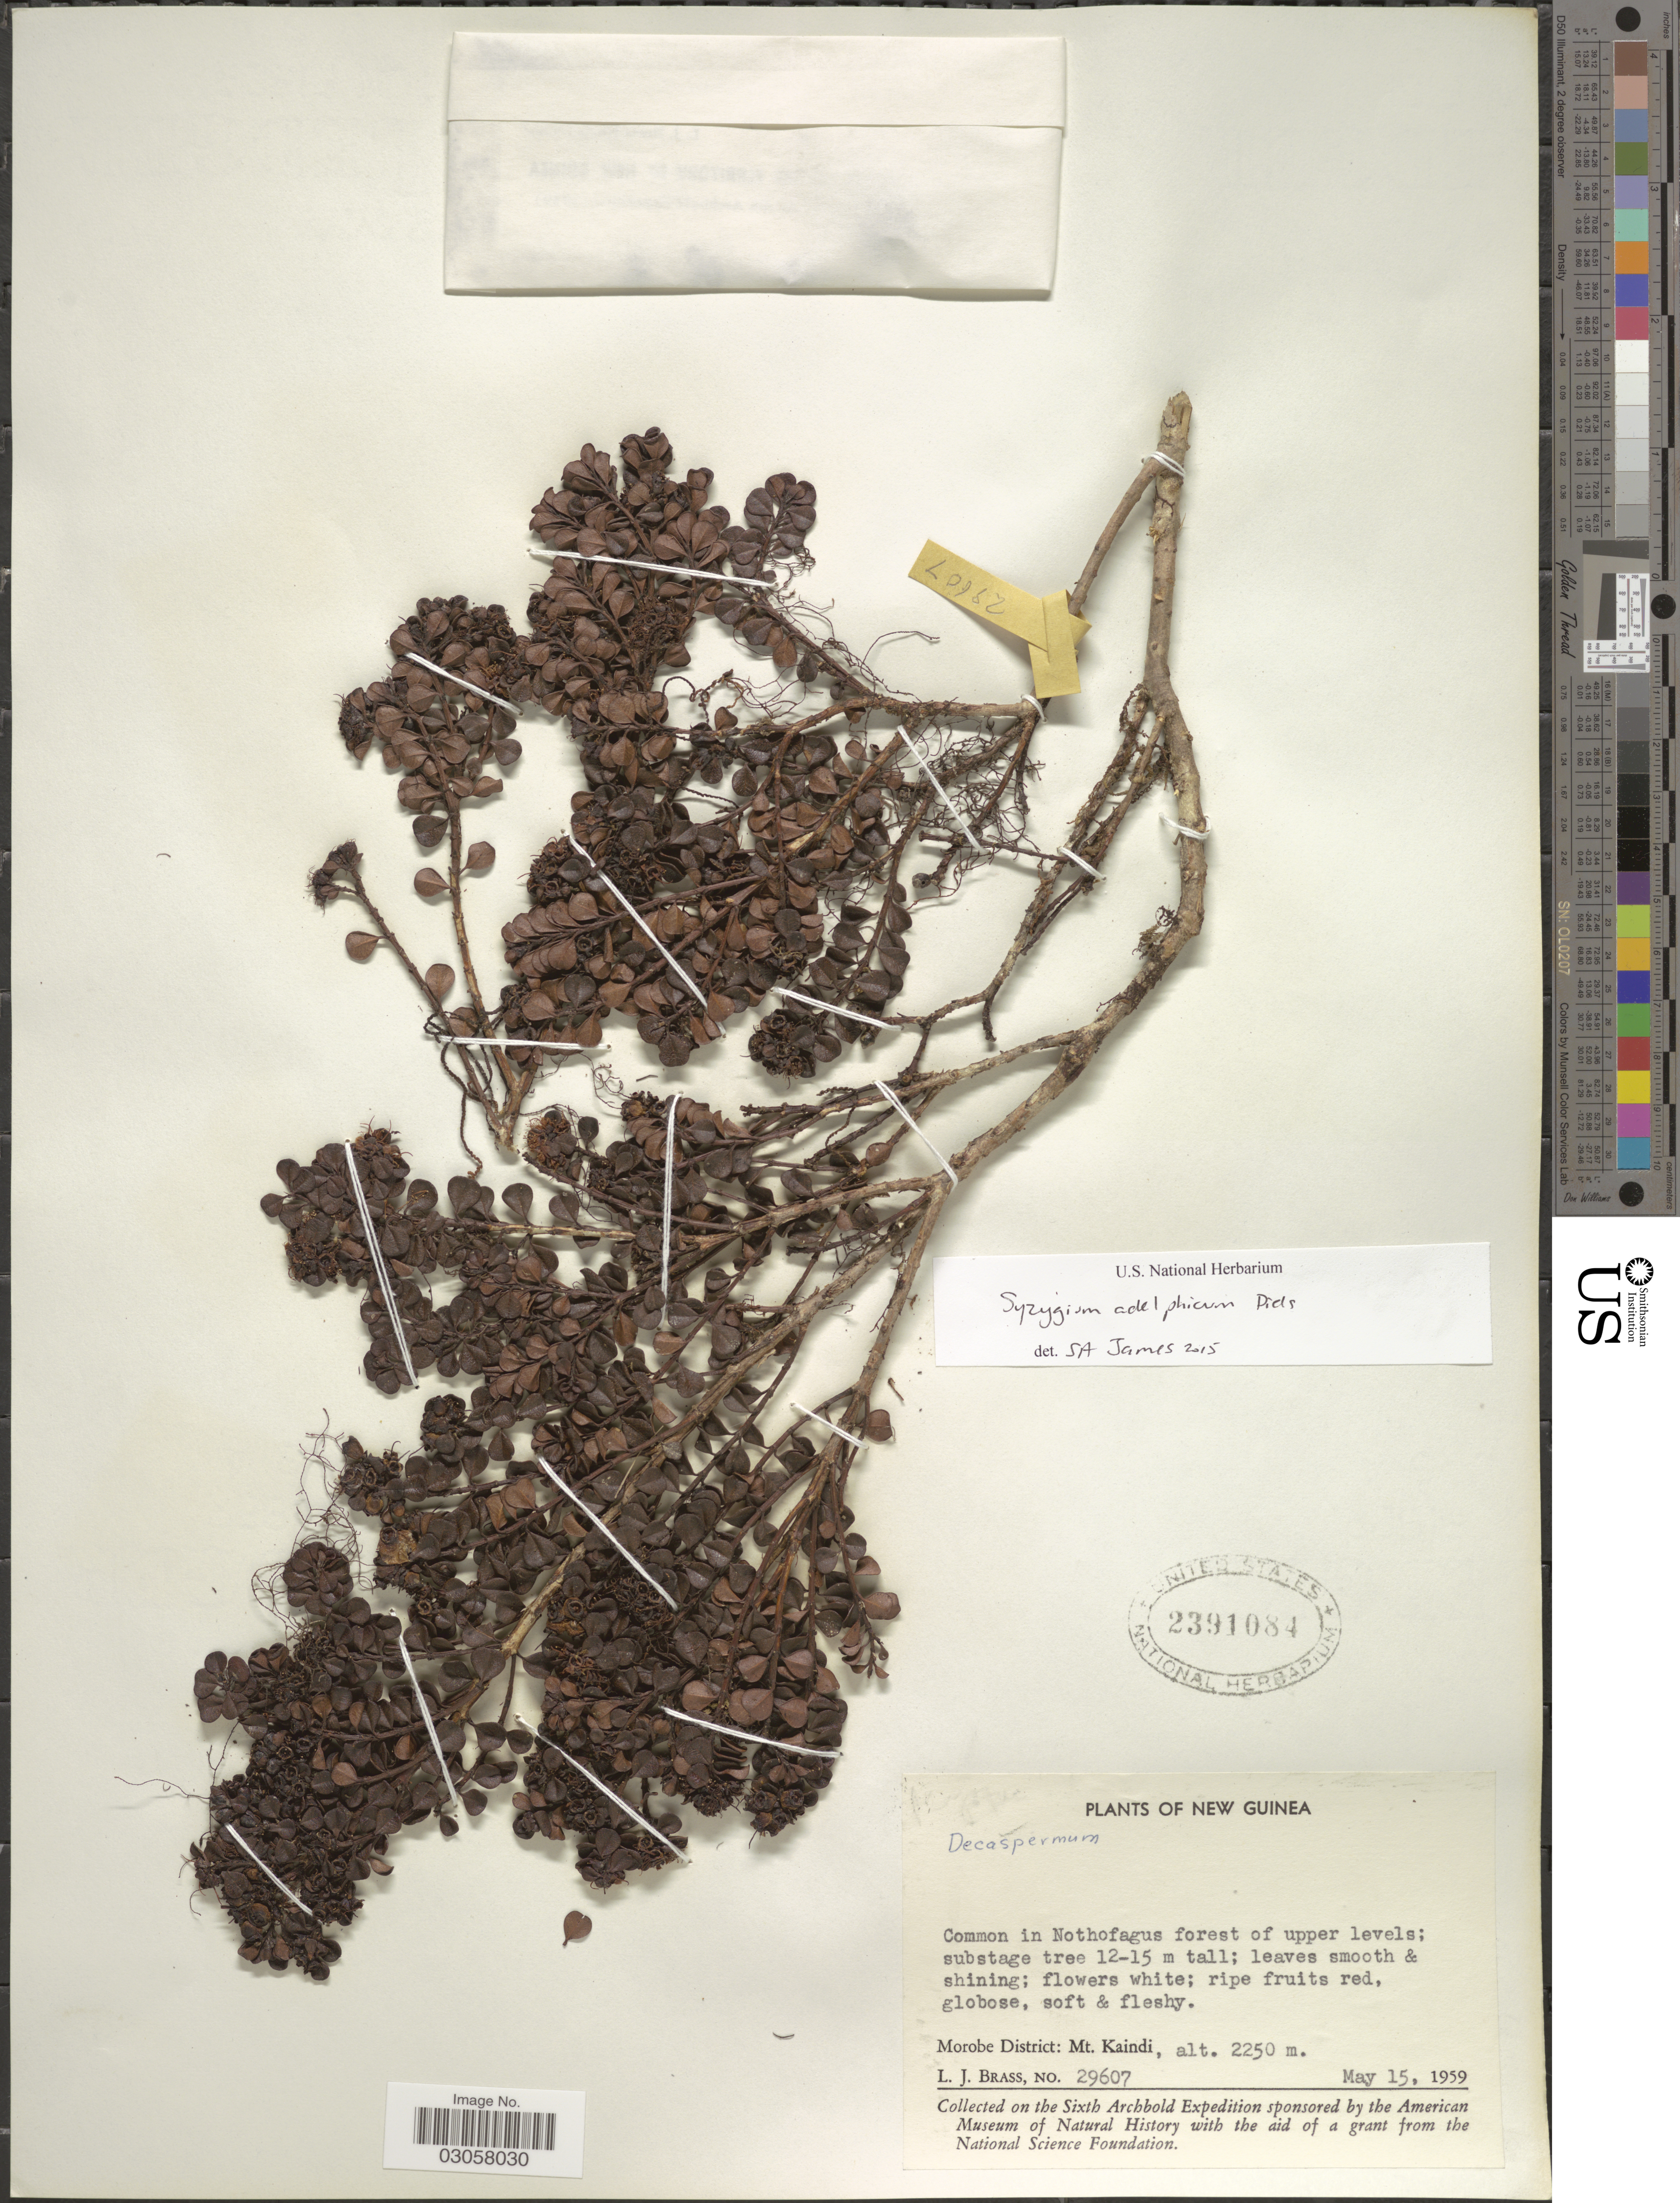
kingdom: Plantae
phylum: Tracheophyta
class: Magnoliopsida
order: Myrtales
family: Myrtaceae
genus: Syzygium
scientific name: Syzygium adelphicum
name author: Diels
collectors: L. J. Brass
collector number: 29607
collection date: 1959-05-15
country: Papua New Guinea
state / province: Morobe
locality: New Guinea. Morobe District: Mt. Kaindi.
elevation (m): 2250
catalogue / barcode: US 2391084